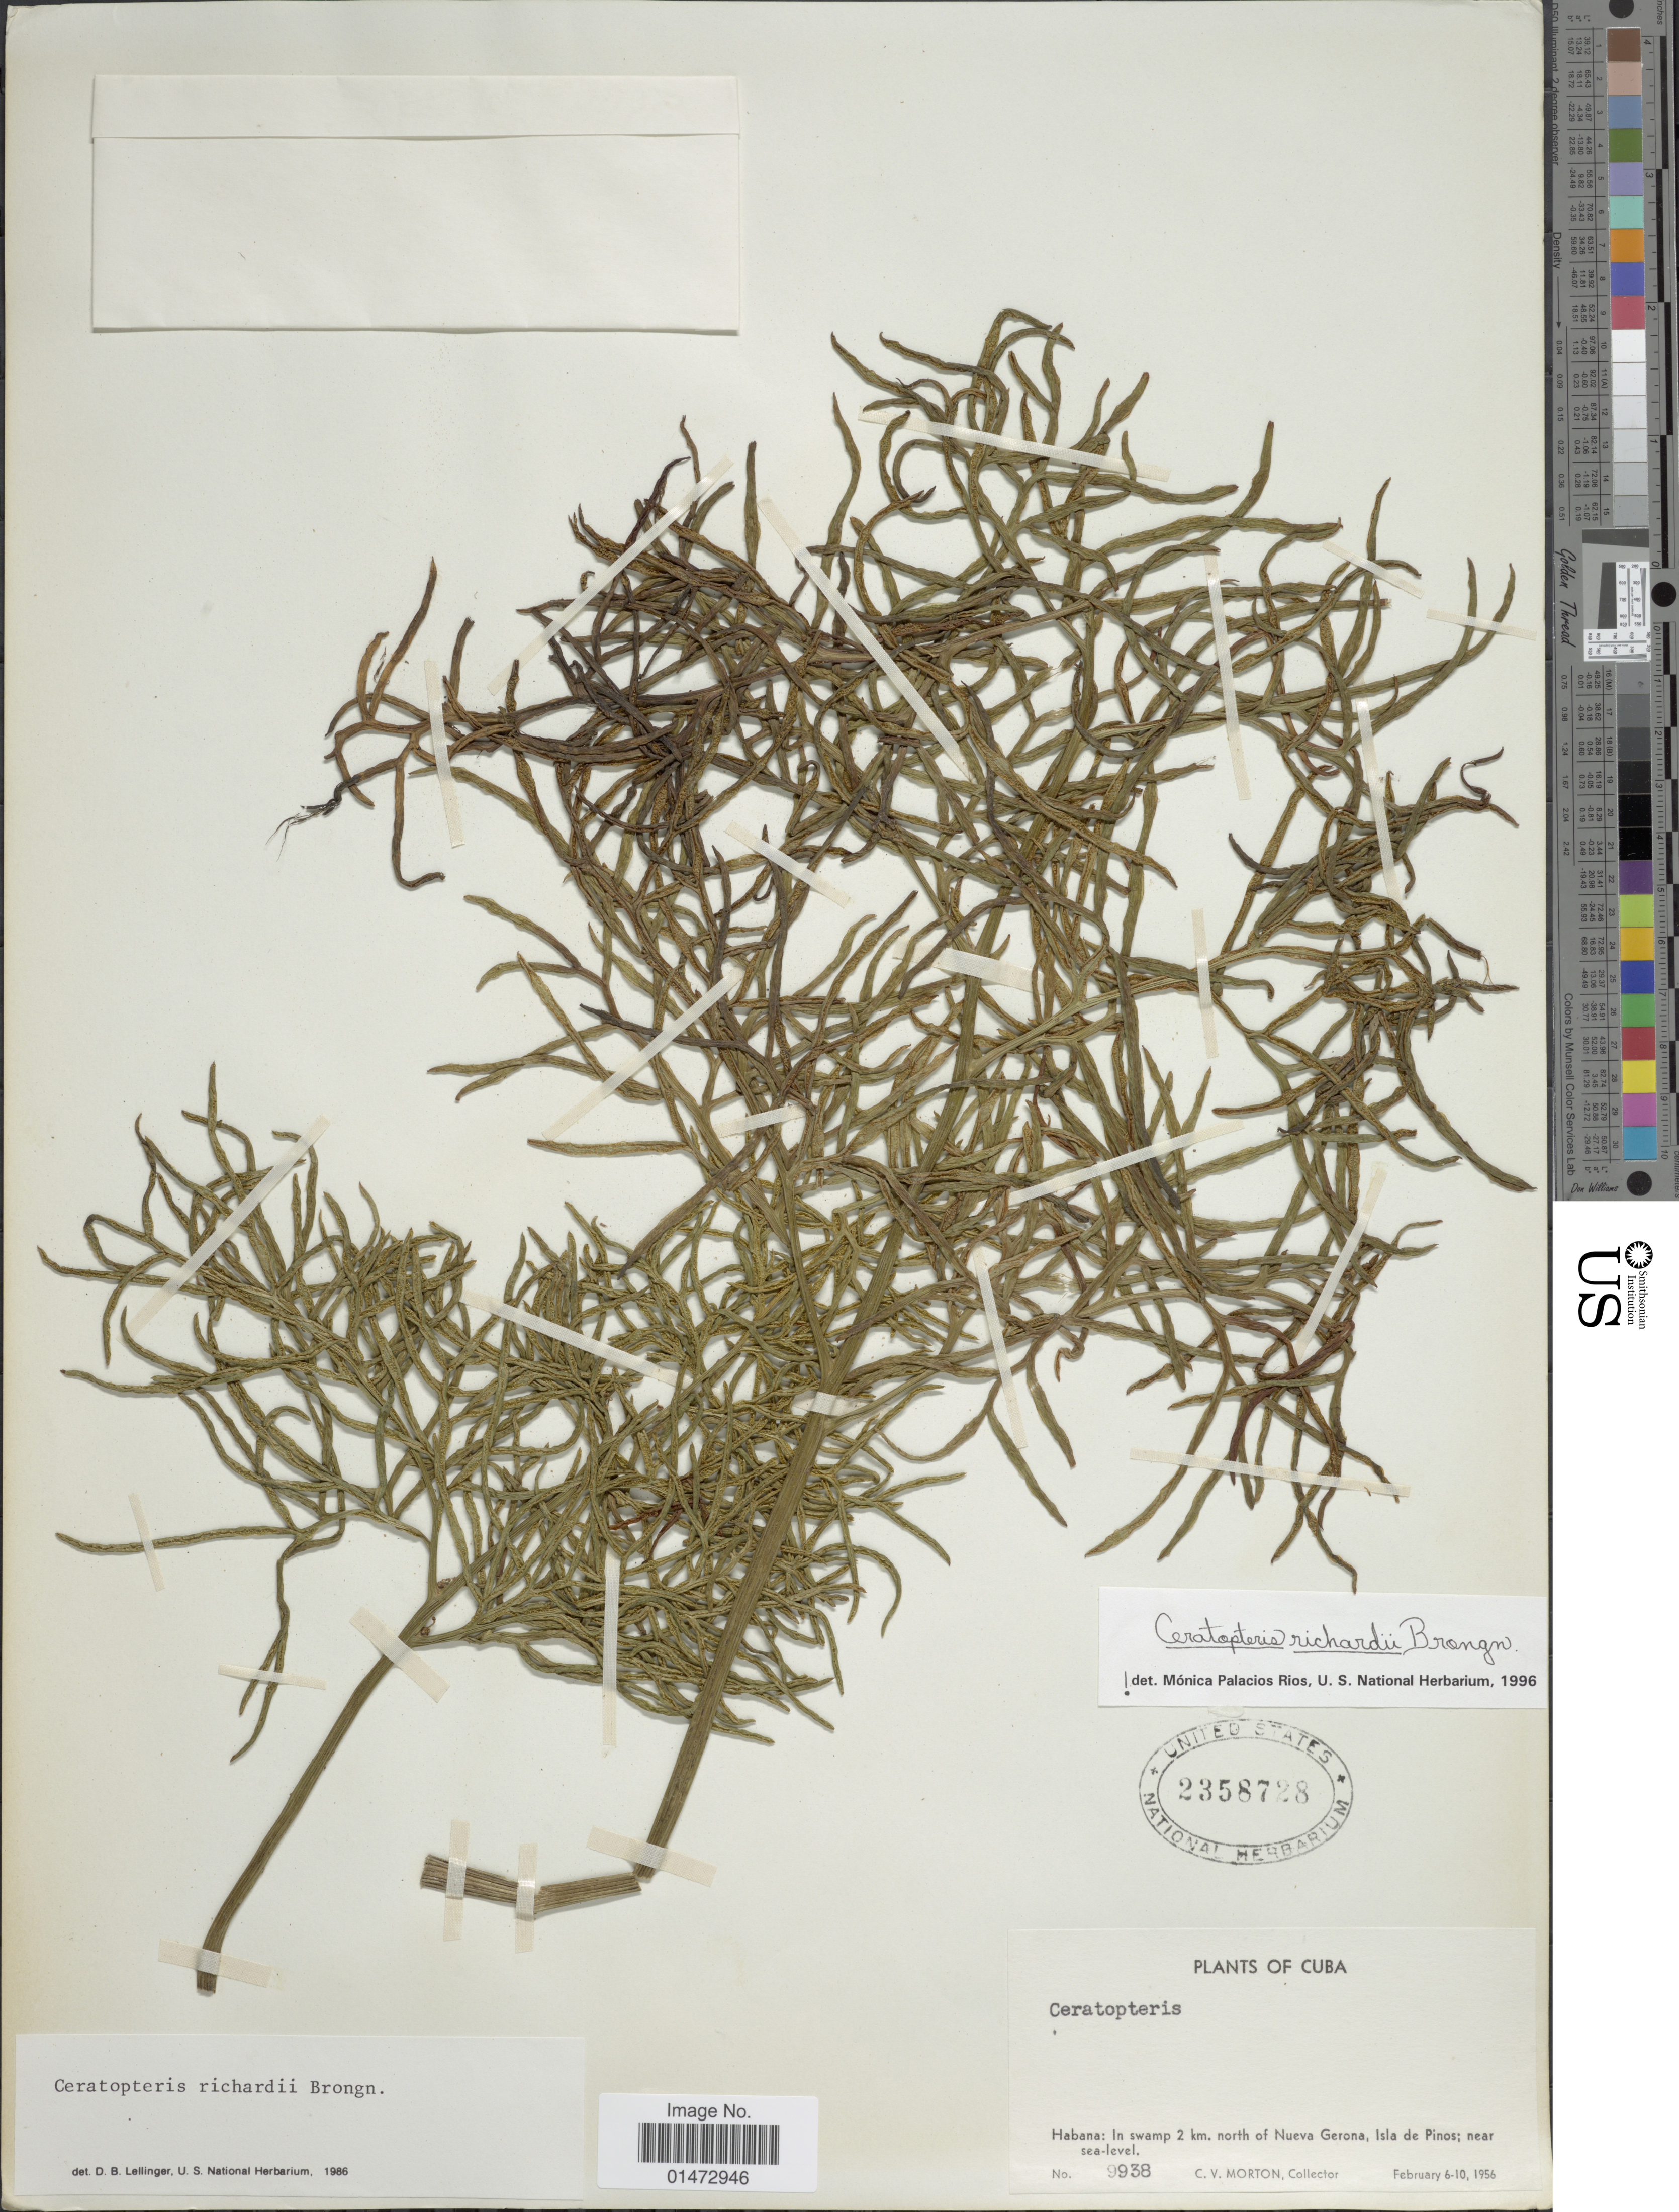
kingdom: Plantae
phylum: Tracheophyta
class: Polypodiopsida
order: Polypodiales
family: Pteridaceae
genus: Ceratopteris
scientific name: Ceratopteris richardii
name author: Brongn.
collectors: C. V. Morton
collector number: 9938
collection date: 1956-02-06/1956-02-10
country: Cuba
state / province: La Habana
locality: In swamp 2 km. north of Gerona, Isla de Pinos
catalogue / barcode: US 2358728